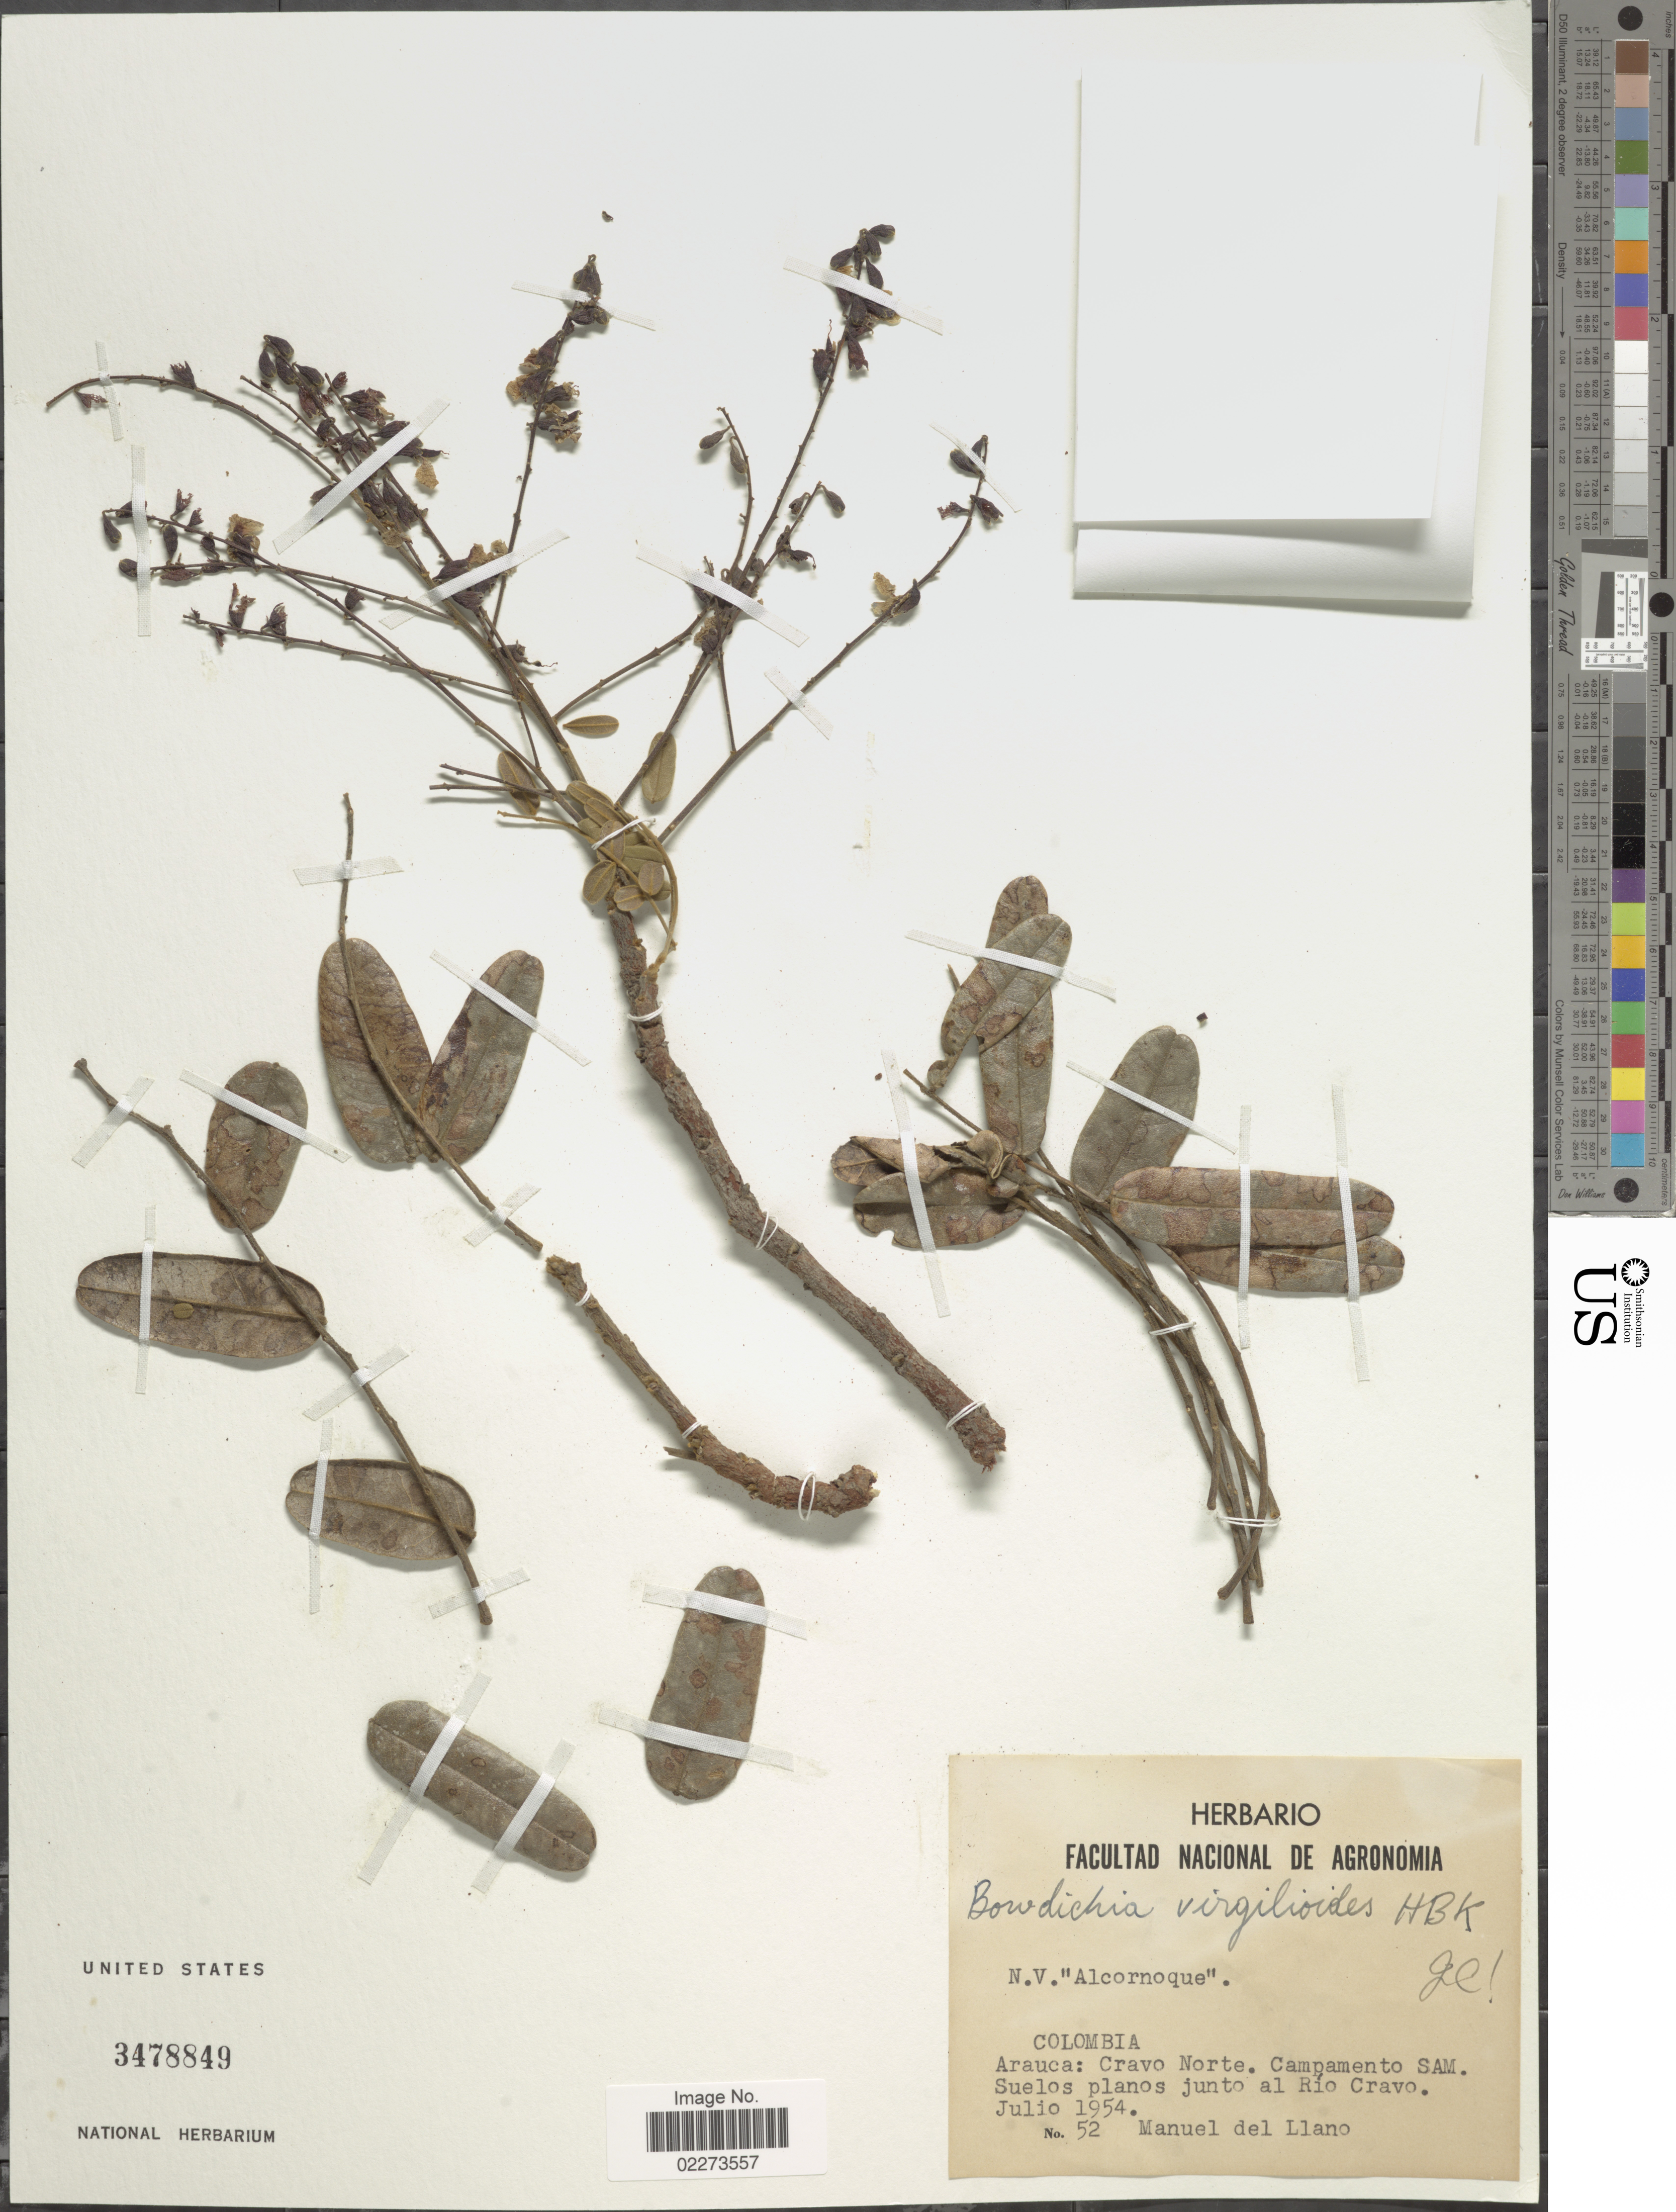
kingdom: Plantae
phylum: Tracheophyta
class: Magnoliopsida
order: Fabales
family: Fabaceae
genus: Bowdichia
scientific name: Bowdichia virgilioides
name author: Kunth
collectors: M. d. Llano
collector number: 52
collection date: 1954-07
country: Colombia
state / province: Arauca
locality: Cravo Norte. Campamento SAM. Suelos planos junto al Rio Cravo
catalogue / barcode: US 3478849